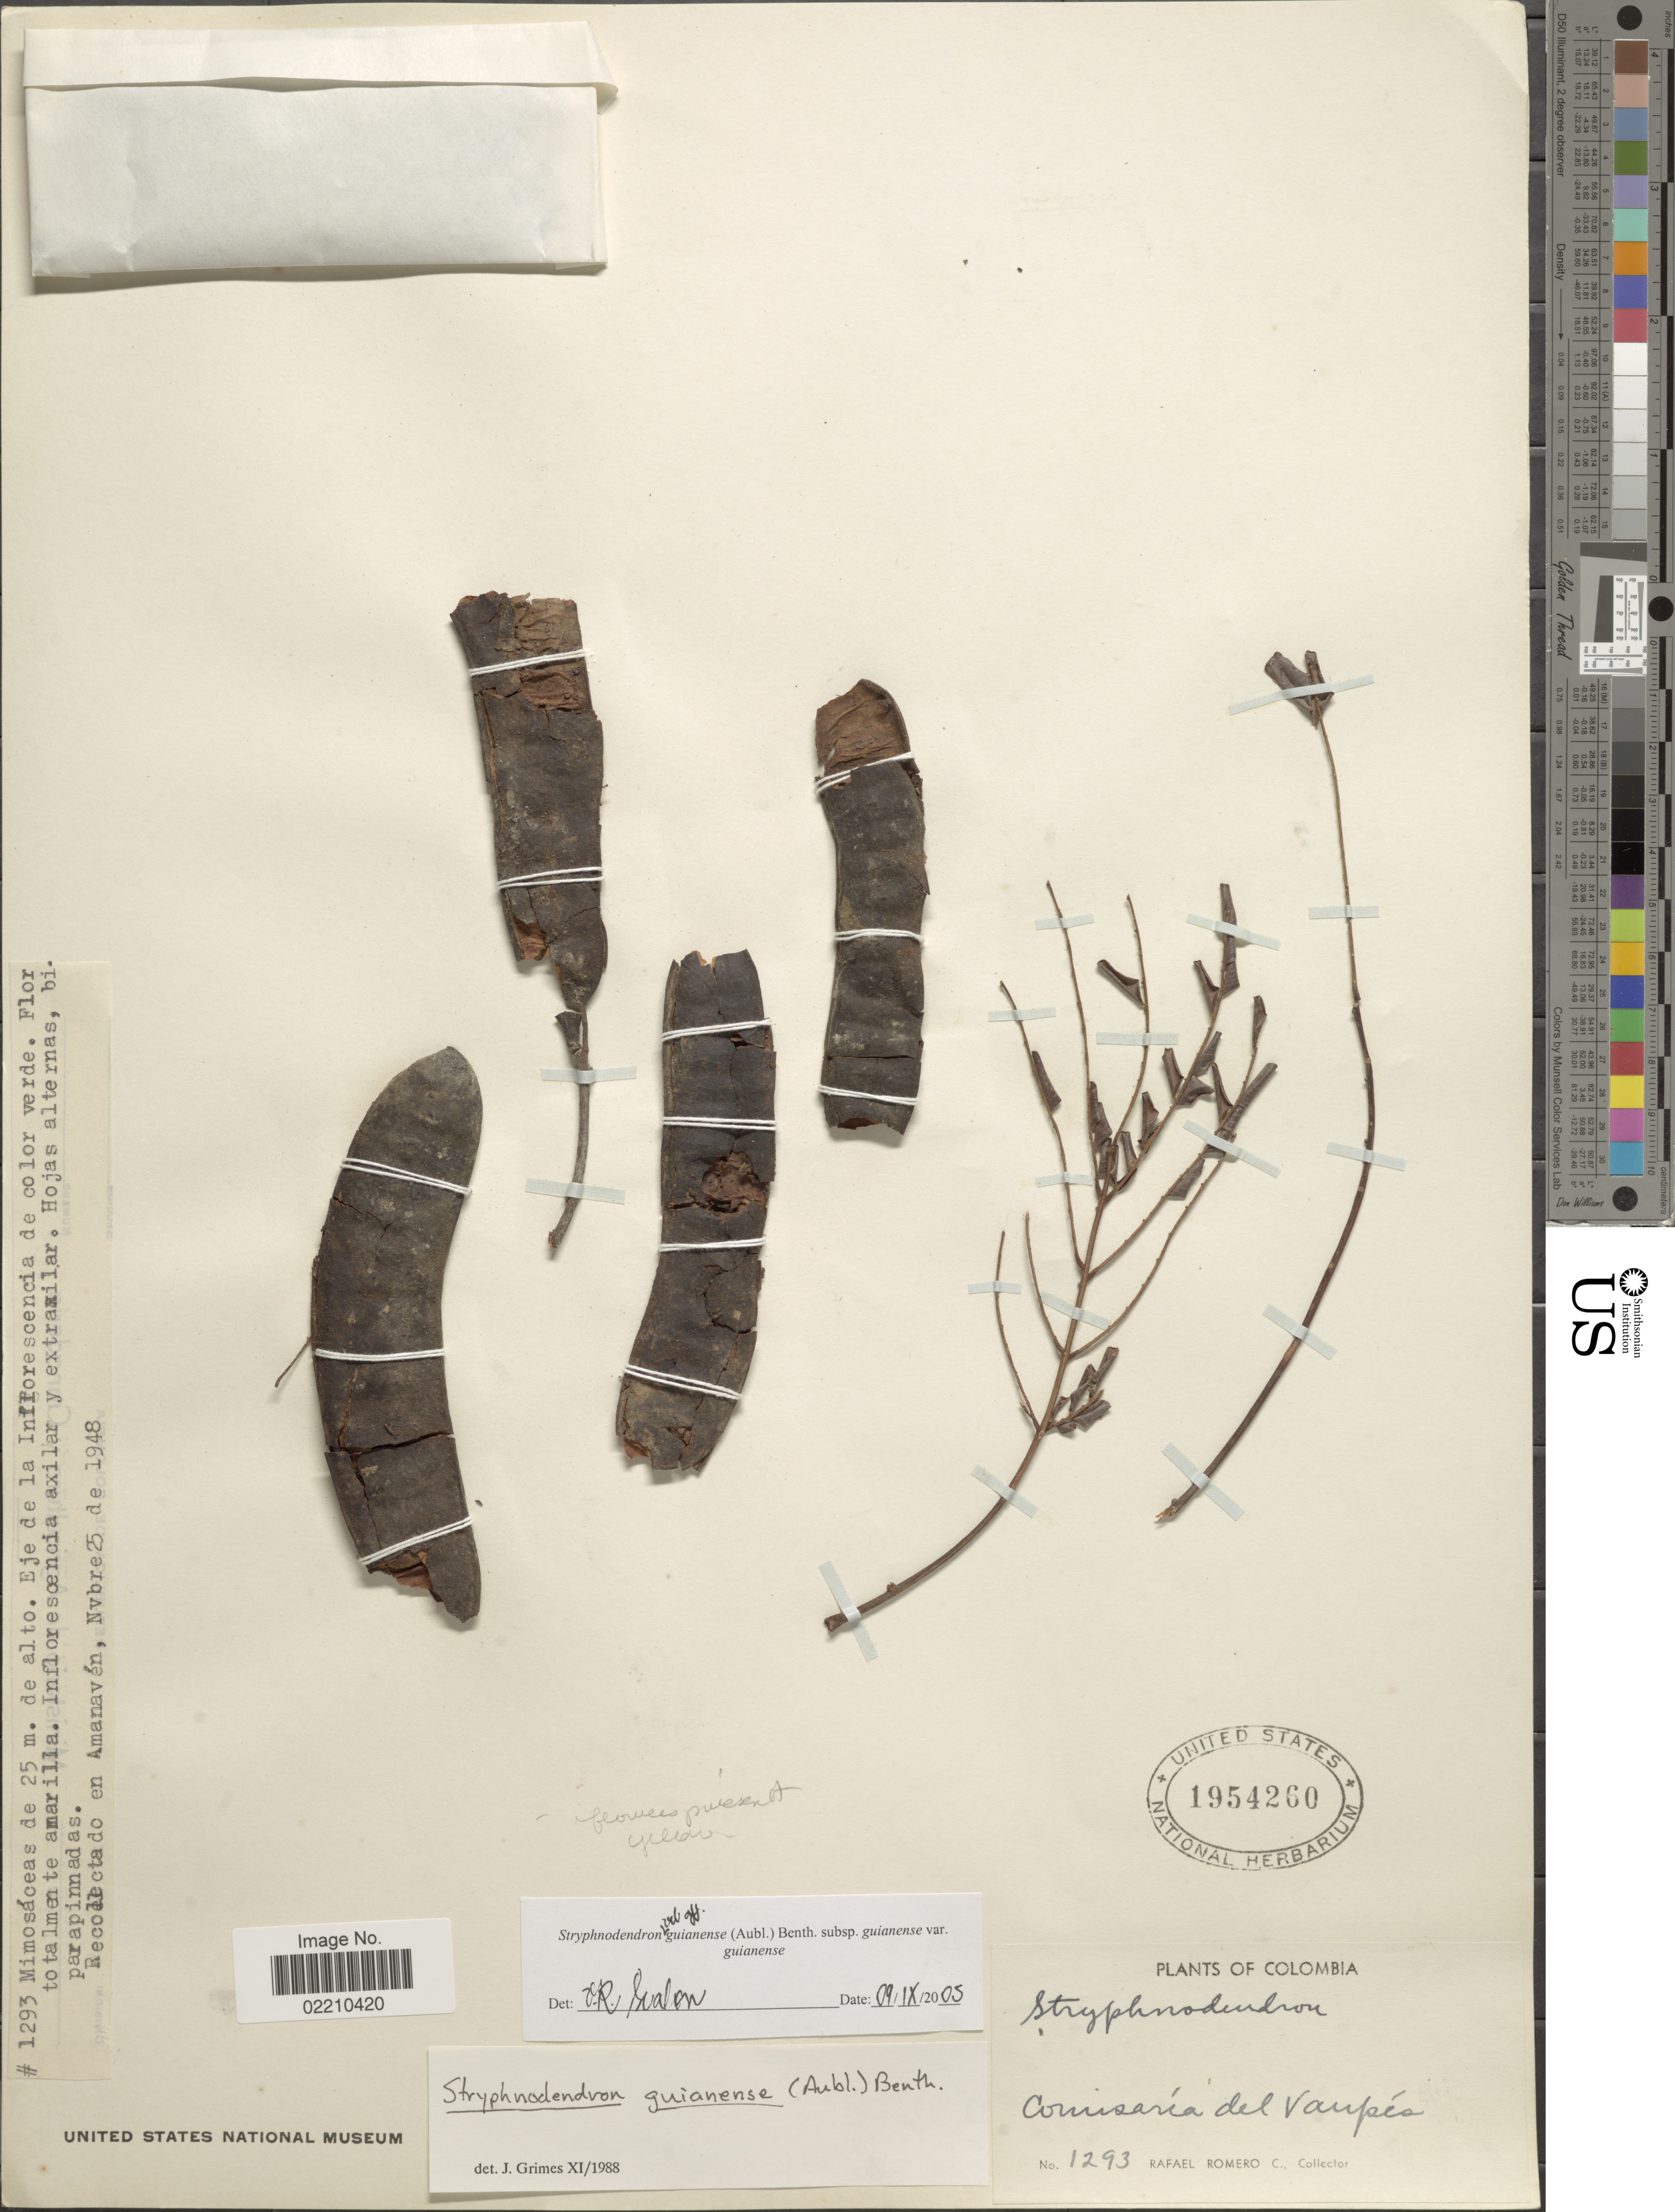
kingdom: Plantae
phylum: Tracheophyta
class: Magnoliopsida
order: Fabales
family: Fabaceae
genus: Stryphnodendron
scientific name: Stryphnodendron sp.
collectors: R. Romero Castañeda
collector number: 1293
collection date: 1948-11-25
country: Colombia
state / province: Vaupés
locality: Comisaría del Vaupes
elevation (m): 25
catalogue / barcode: US 1954260